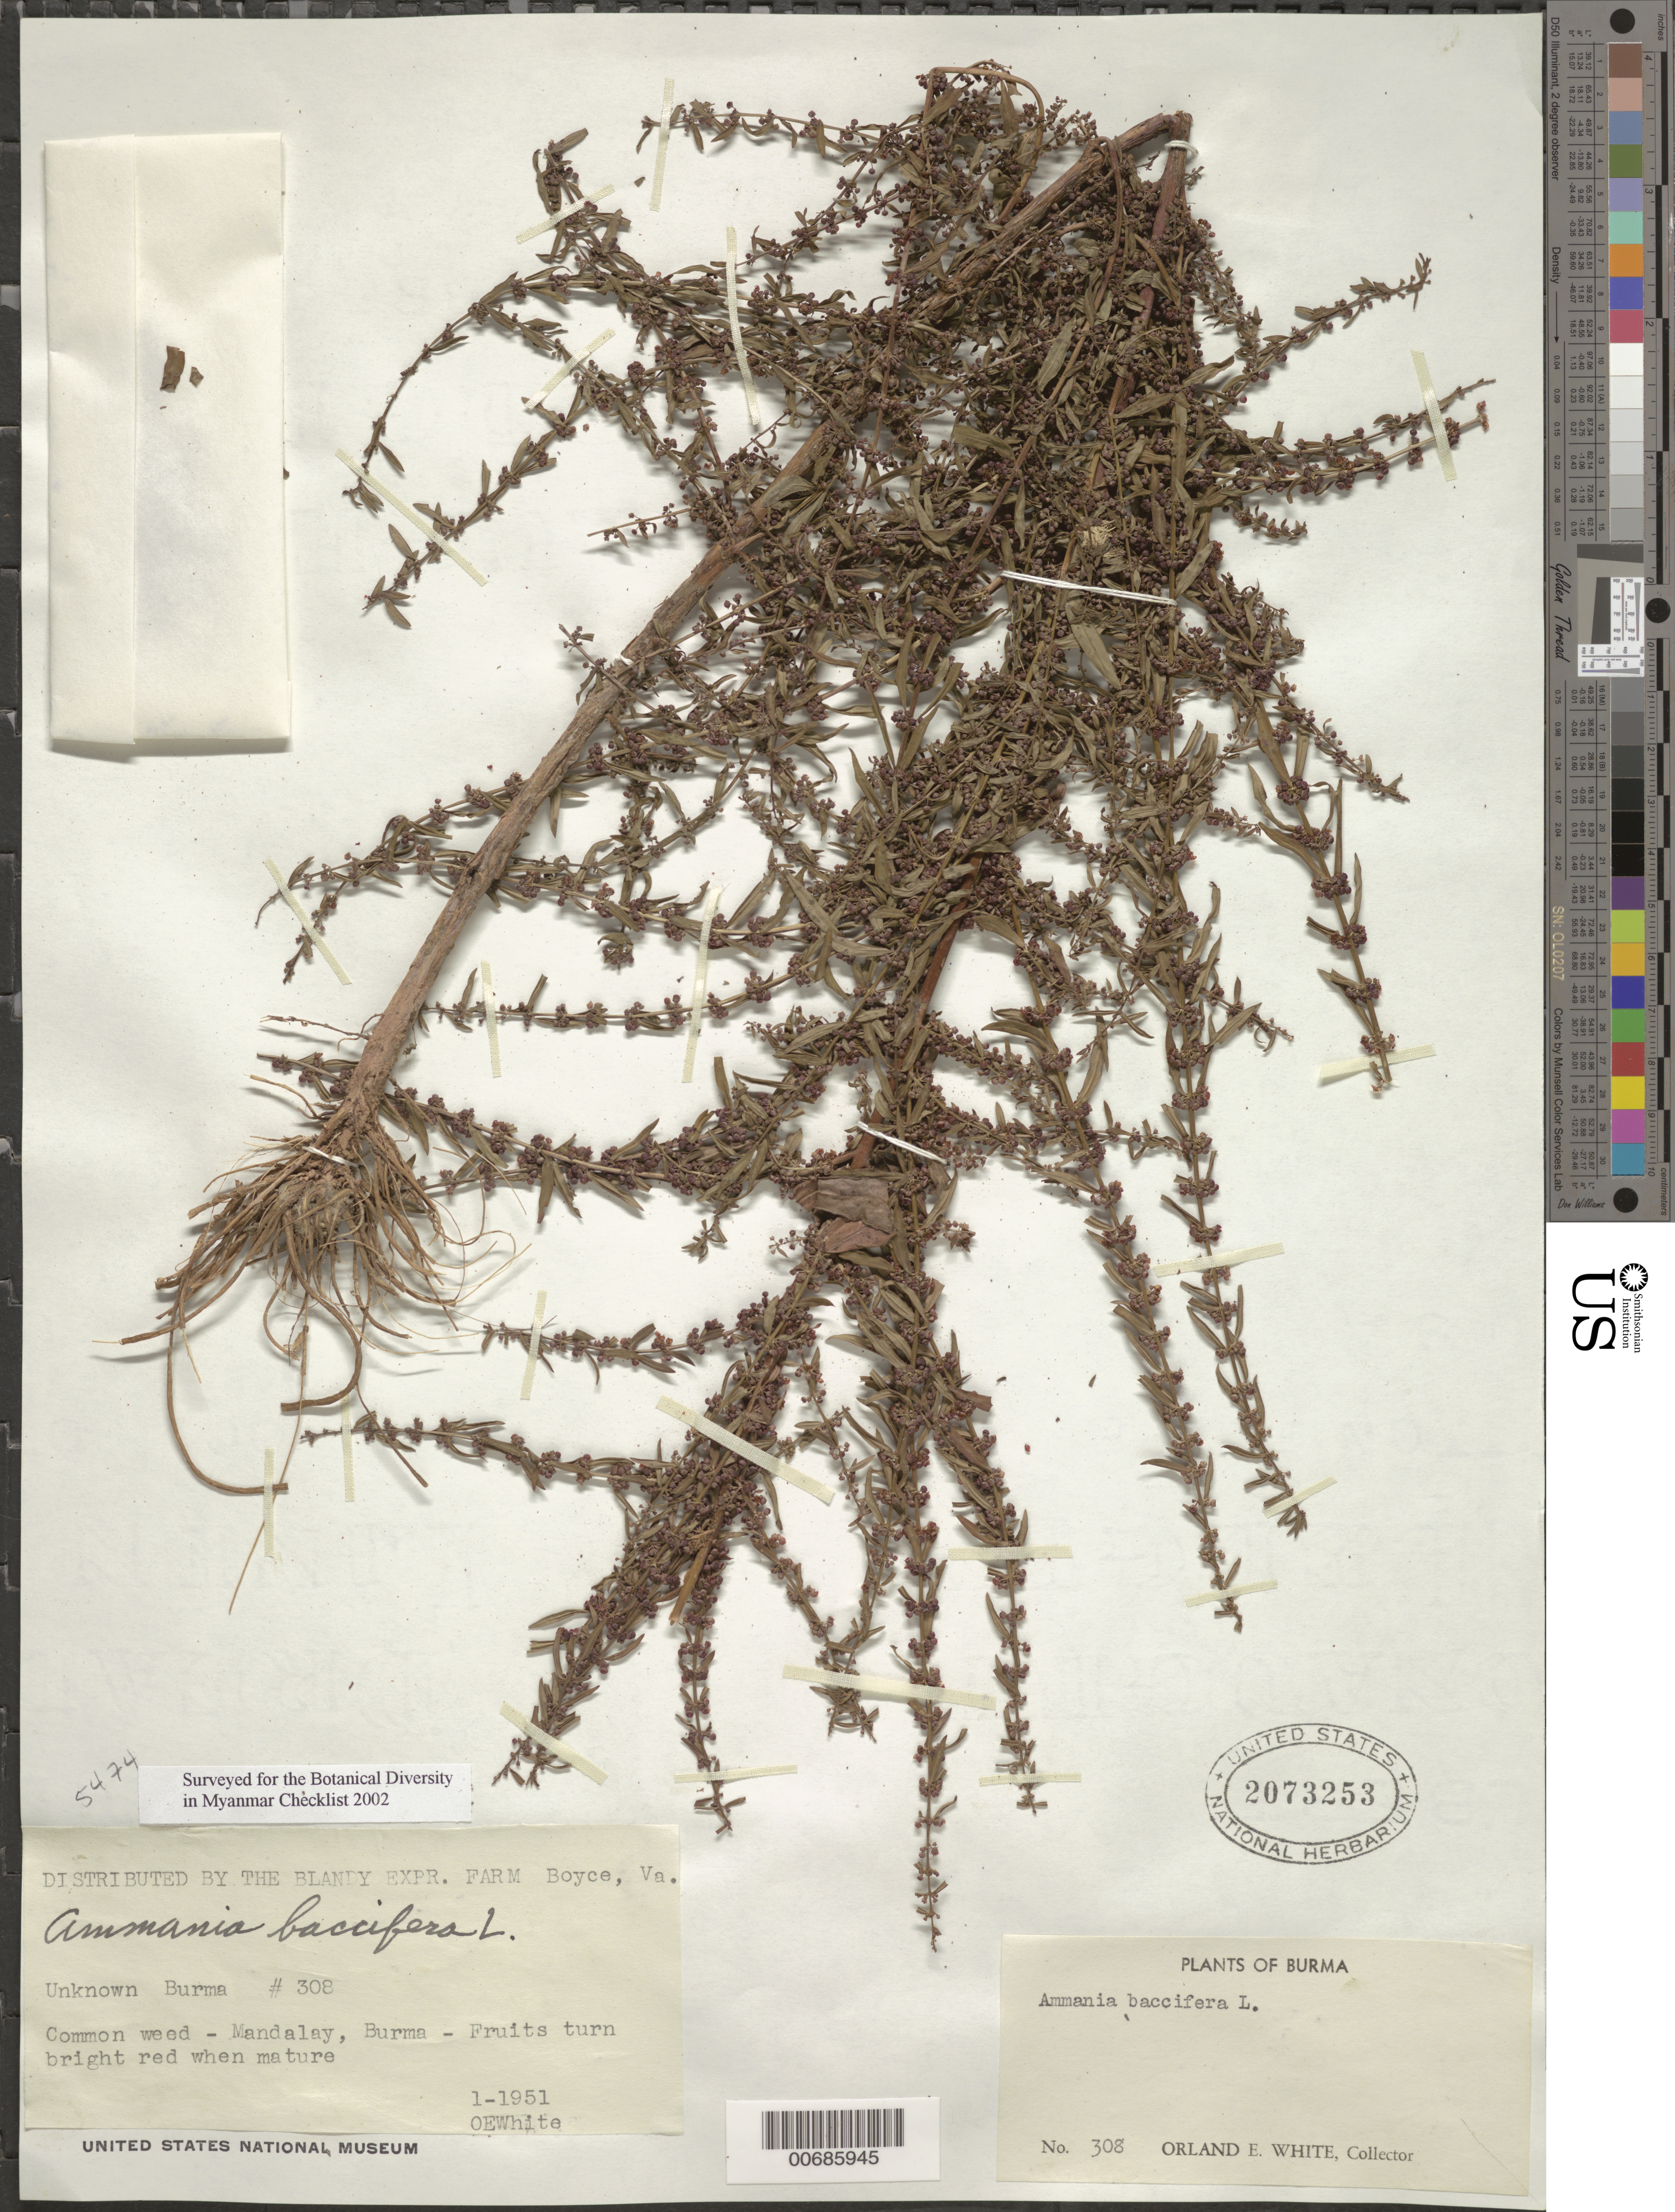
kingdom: Plantae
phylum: Tracheophyta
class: Magnoliopsida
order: Myrtales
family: Lythraceae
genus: Ammannia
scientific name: Ammannia baccifera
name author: L.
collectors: O. E. White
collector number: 308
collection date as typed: Jan 1951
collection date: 1951-01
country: Myanmar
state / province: Mandalay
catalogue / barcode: US 2073253